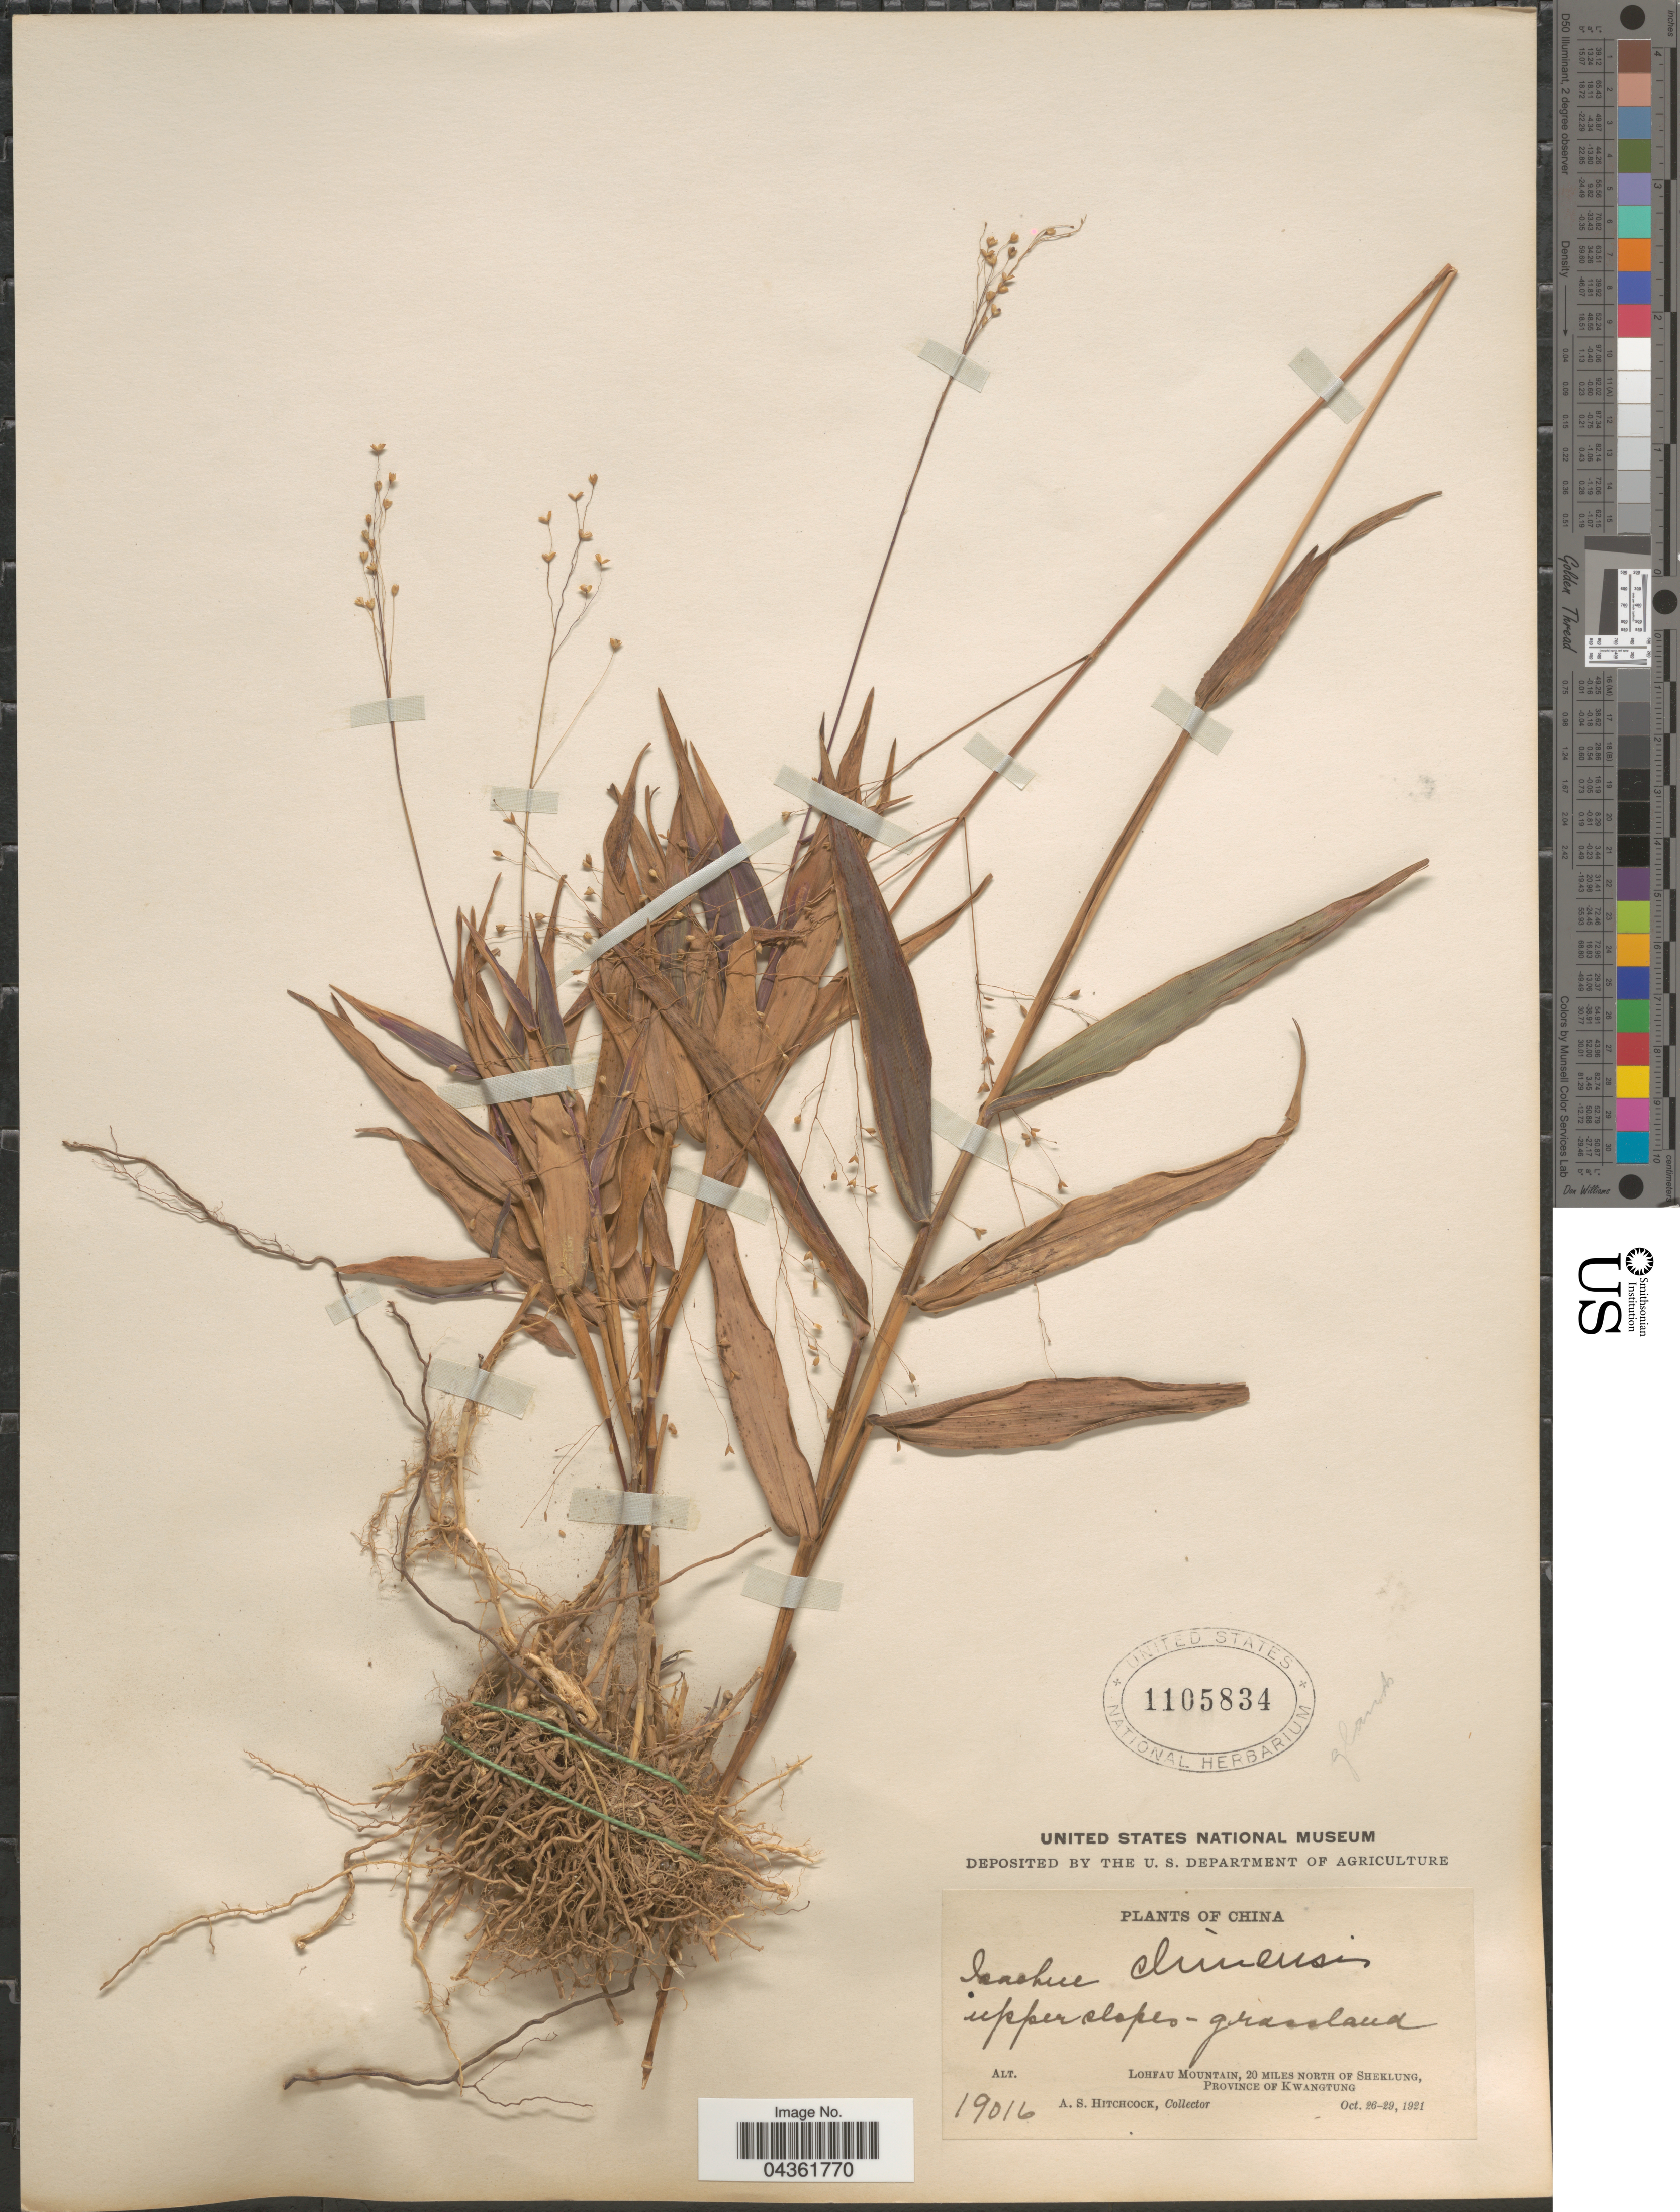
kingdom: Plantae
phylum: Tracheophyta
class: Liliopsida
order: Poales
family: Poaceae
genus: Isachne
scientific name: Isachne truncata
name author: A. Camus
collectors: A. S. Hitchcock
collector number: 19016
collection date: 1921-10-26/1921-10-29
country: China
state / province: Guangdong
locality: Upper slopes-grassland. Lohfau Mountain, 20 miles north of Sheklung, Province of Kwangtung.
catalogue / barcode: US 1105834